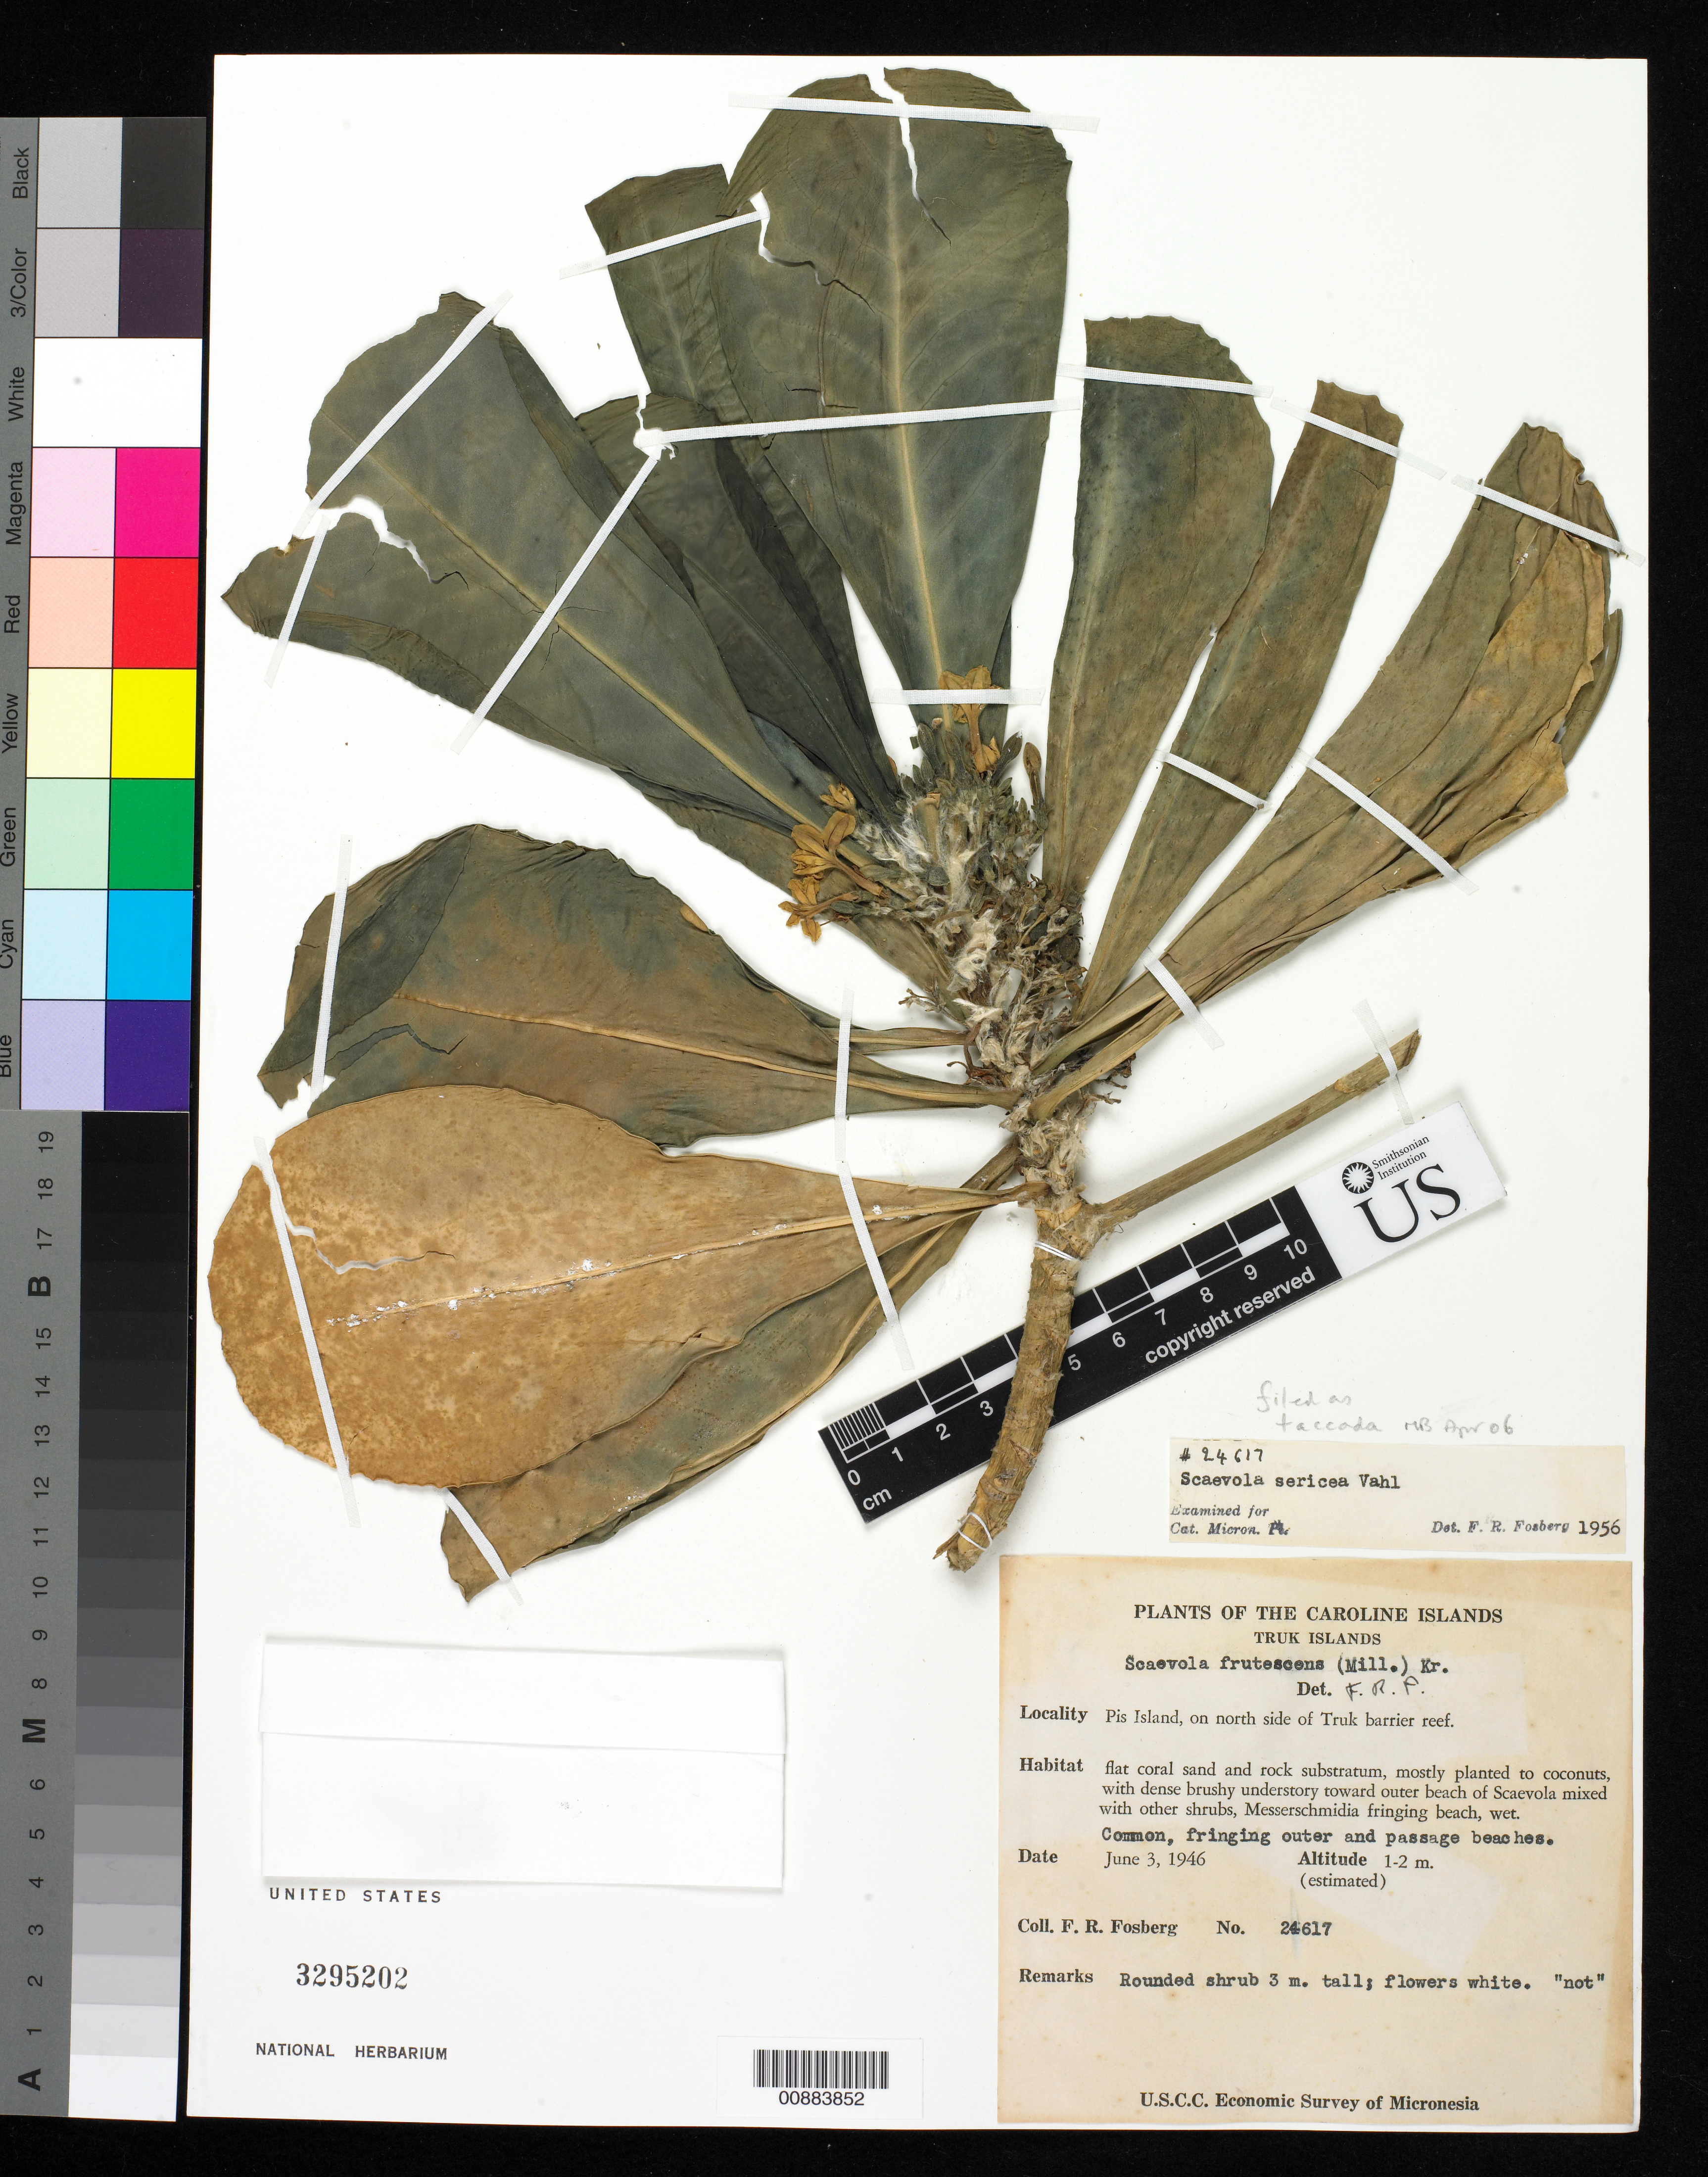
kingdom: Plantae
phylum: Tracheophyta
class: Magnoliopsida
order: Asterales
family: Goodeniaceae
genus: Scaevola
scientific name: Scaevola taccada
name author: (Gaertn.) Roxb.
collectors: F. R. Fosberg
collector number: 24617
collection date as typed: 03 Jun 1946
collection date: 1946-06-03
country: Micronesia, Federated States of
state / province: Truk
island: Losap Atoll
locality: Pis Islet, on north side of Truk barrier reef.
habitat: Flat coral sand and rock substratum, mostly planted to coconuts, with dense brushy understory toward outer beach of Scaevola mixed with other shrubs, Messerschmidia fringing beach, wet. Common, fringing outer and passage beaches.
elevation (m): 1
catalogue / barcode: US 3295202